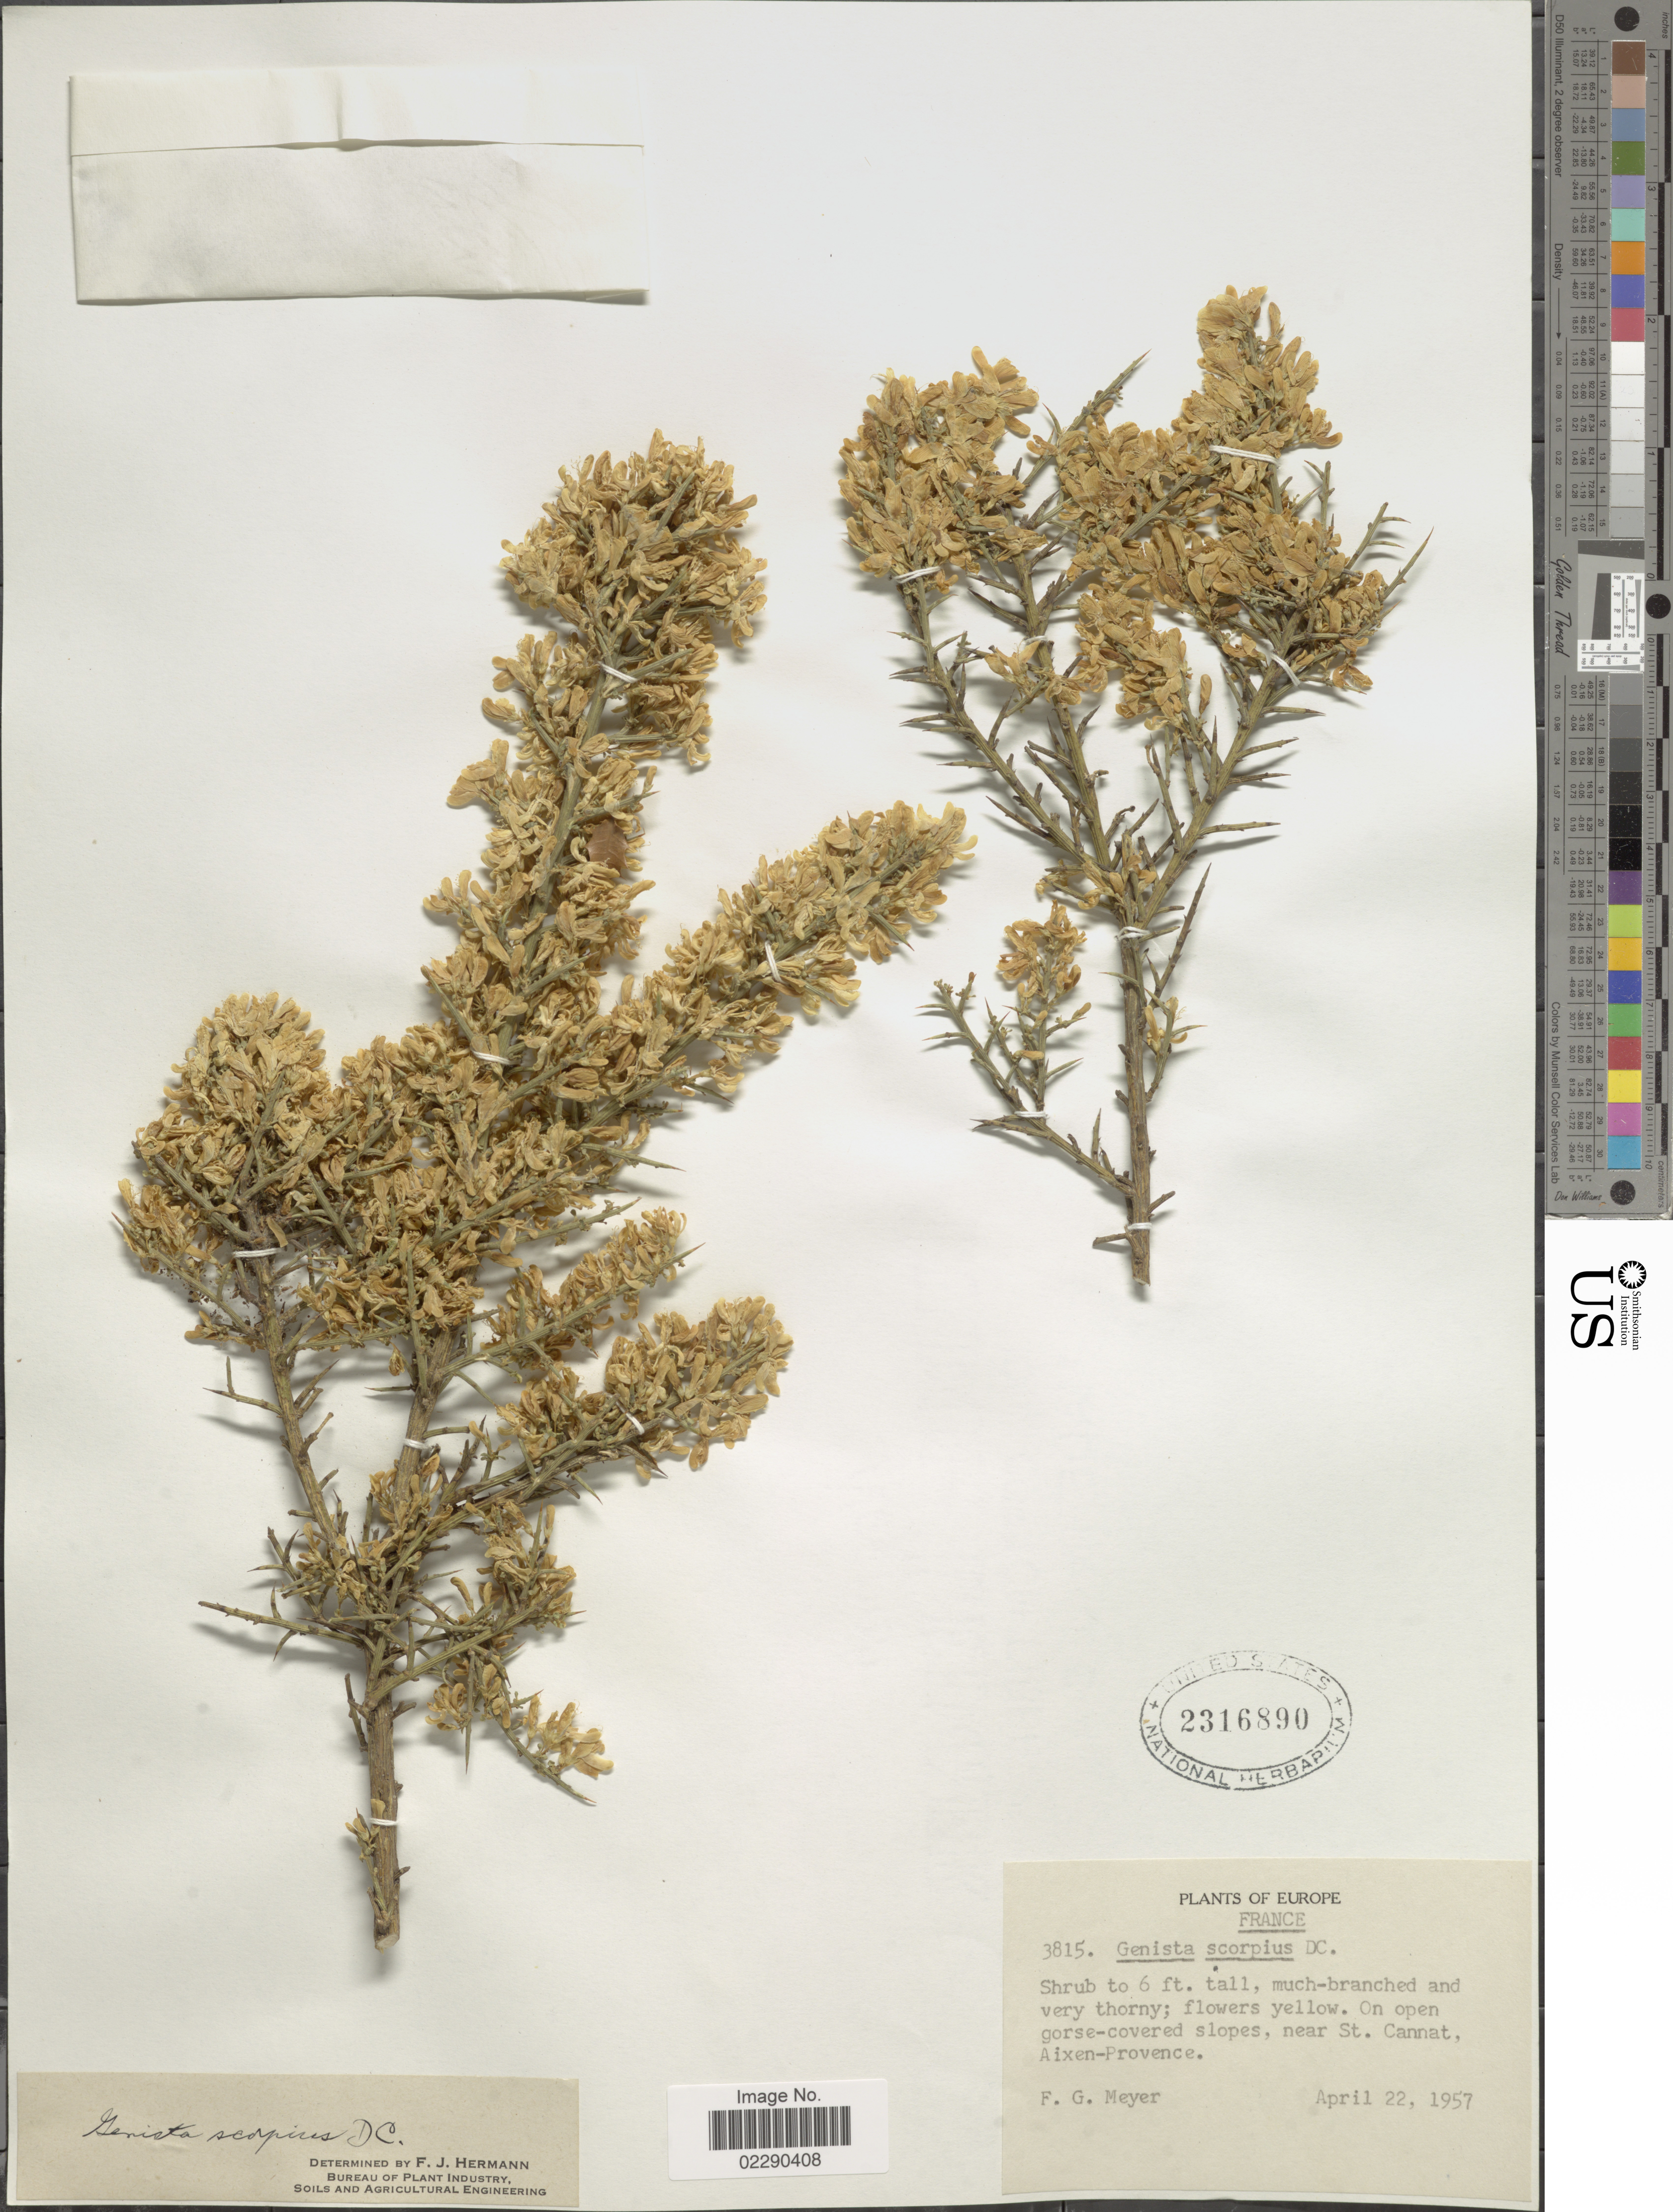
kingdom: Plantae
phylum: Tracheophyta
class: Magnoliopsida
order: Fabales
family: Fabaceae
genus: Genista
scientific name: Genista scorpius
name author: (L.) DC.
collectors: F. G. Meyer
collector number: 3815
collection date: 1957-04-22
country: France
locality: Europe, slopes near St. Cannat, Aixen-Provence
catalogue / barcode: US 2316890